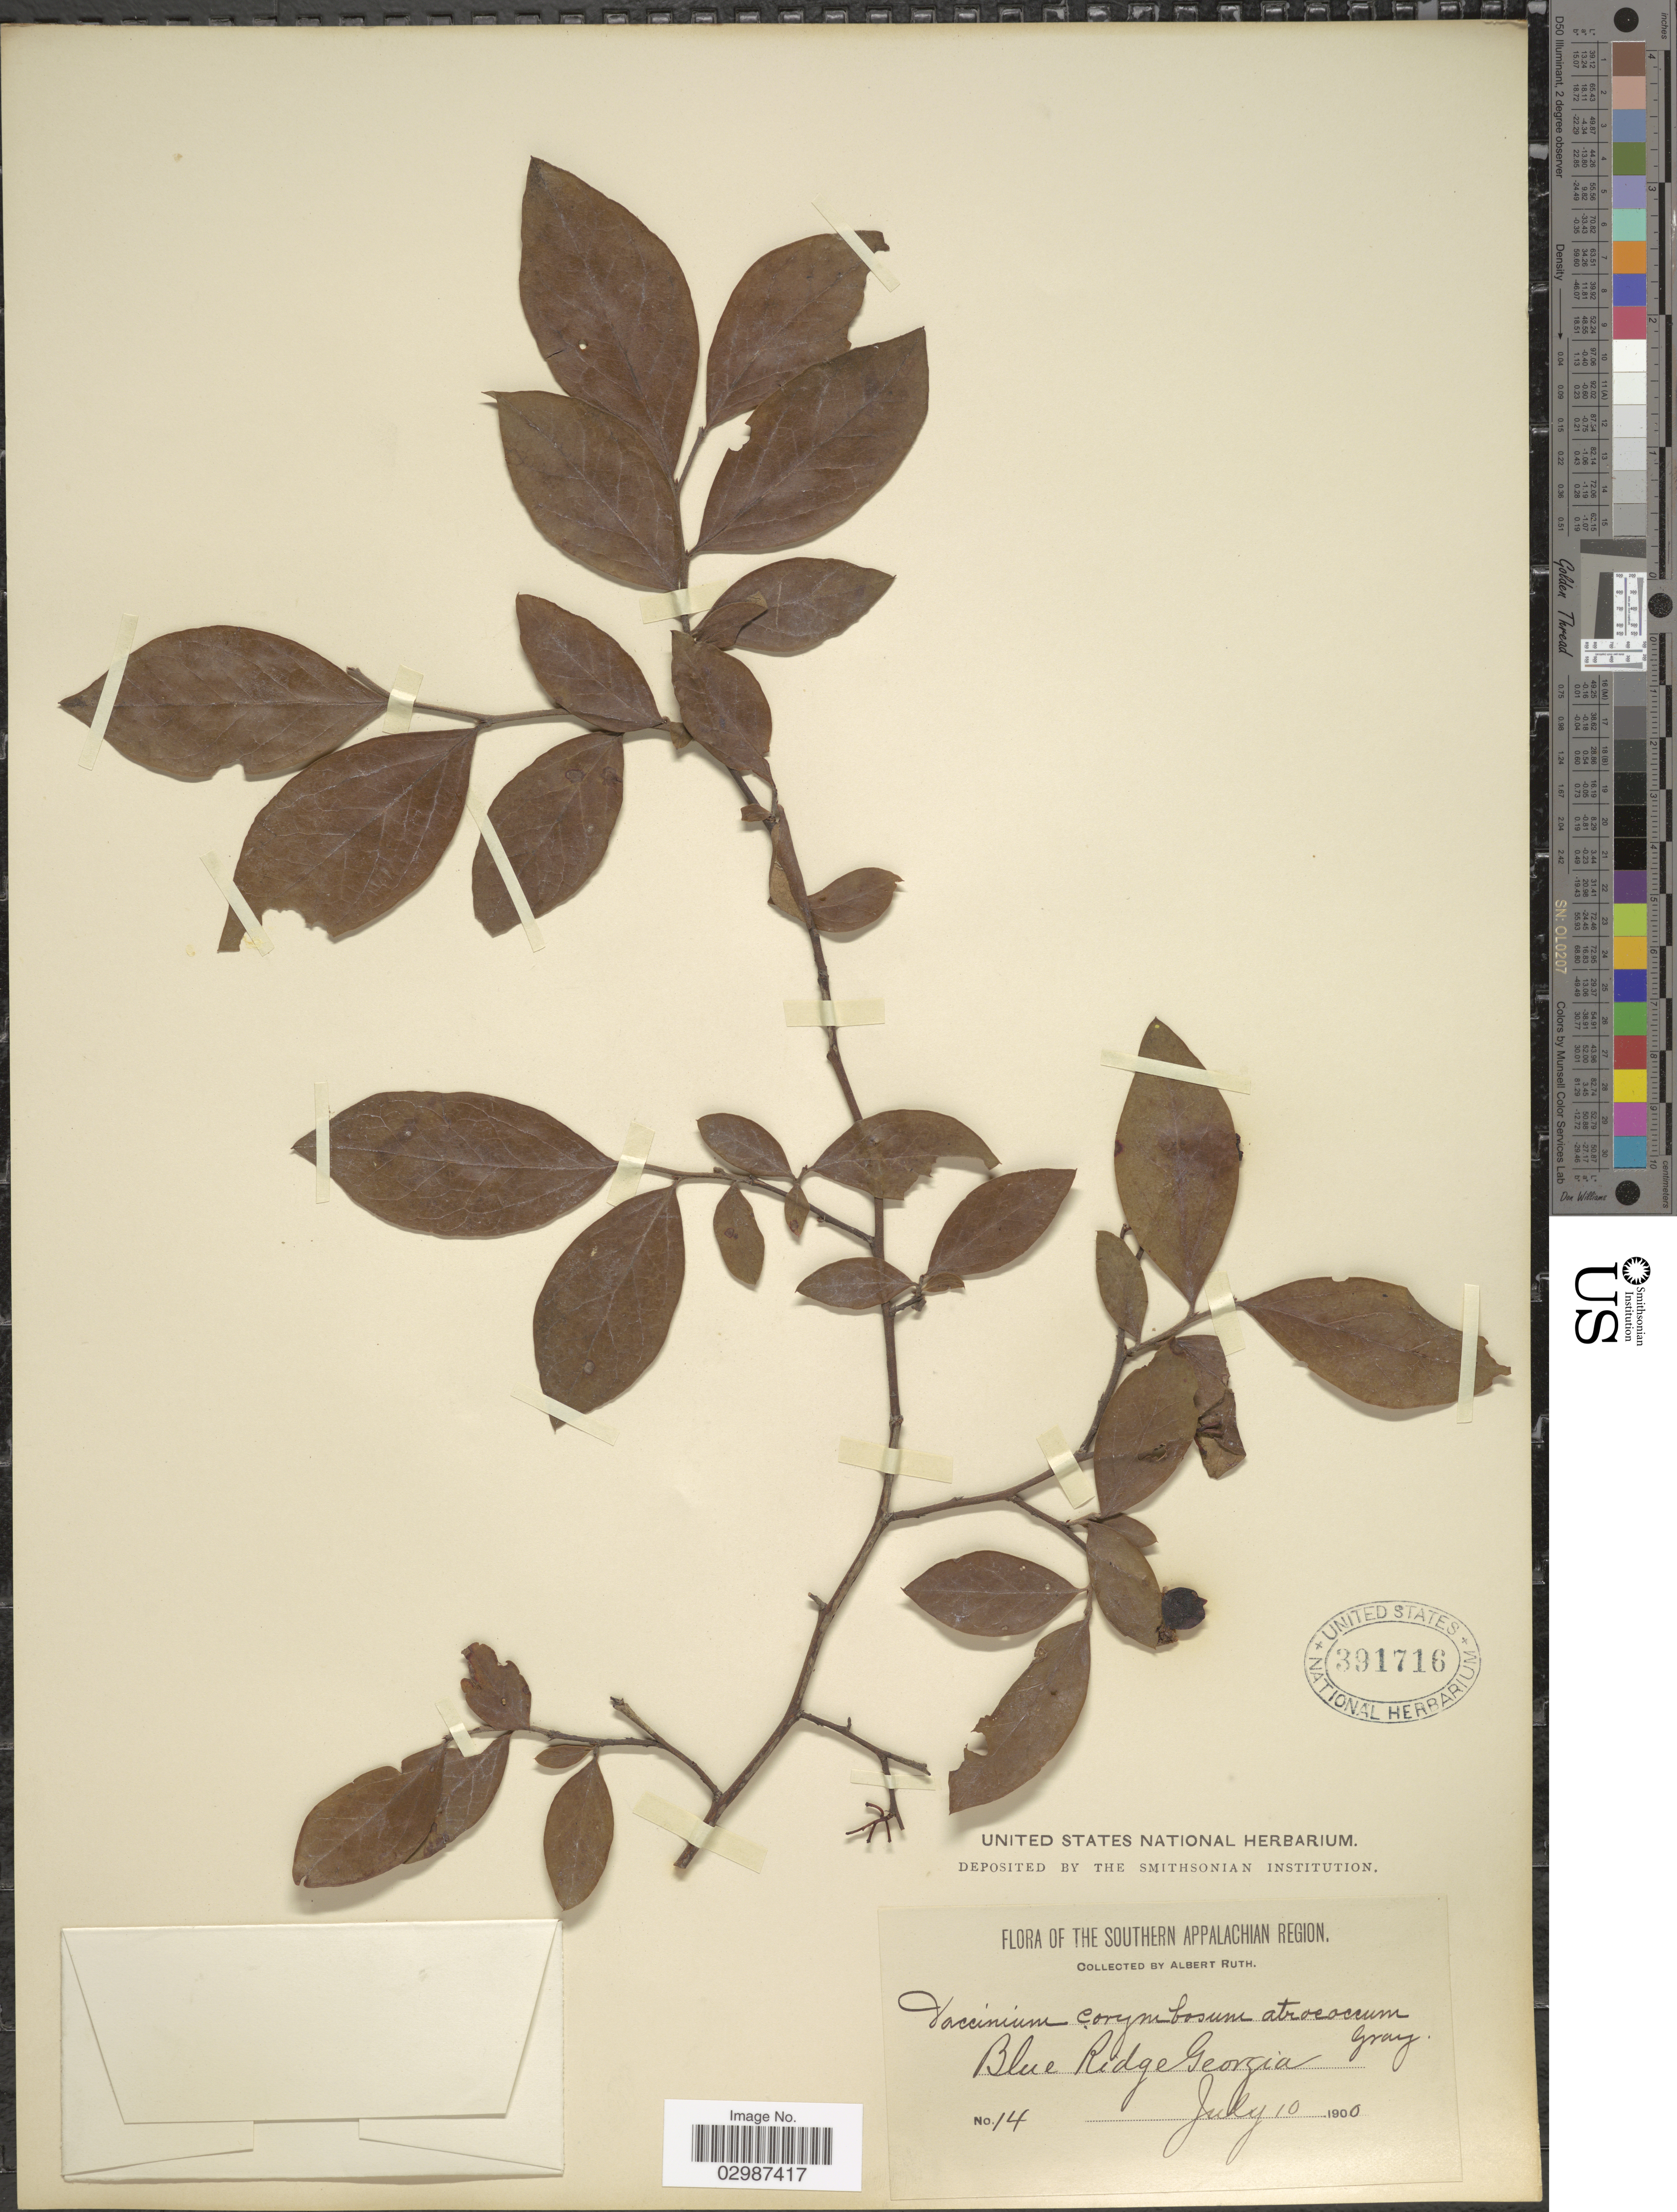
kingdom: Plantae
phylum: Tracheophyta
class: Magnoliopsida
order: Ericales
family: Ericaceae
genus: Vaccinium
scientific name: Vaccinium atrococcum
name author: (A. Gray) A. Heller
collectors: A. Ruth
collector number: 14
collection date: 1900-07-10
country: United States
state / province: Georgia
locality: The Southern Appalachian Region. Blue Ridge.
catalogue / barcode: US 391716